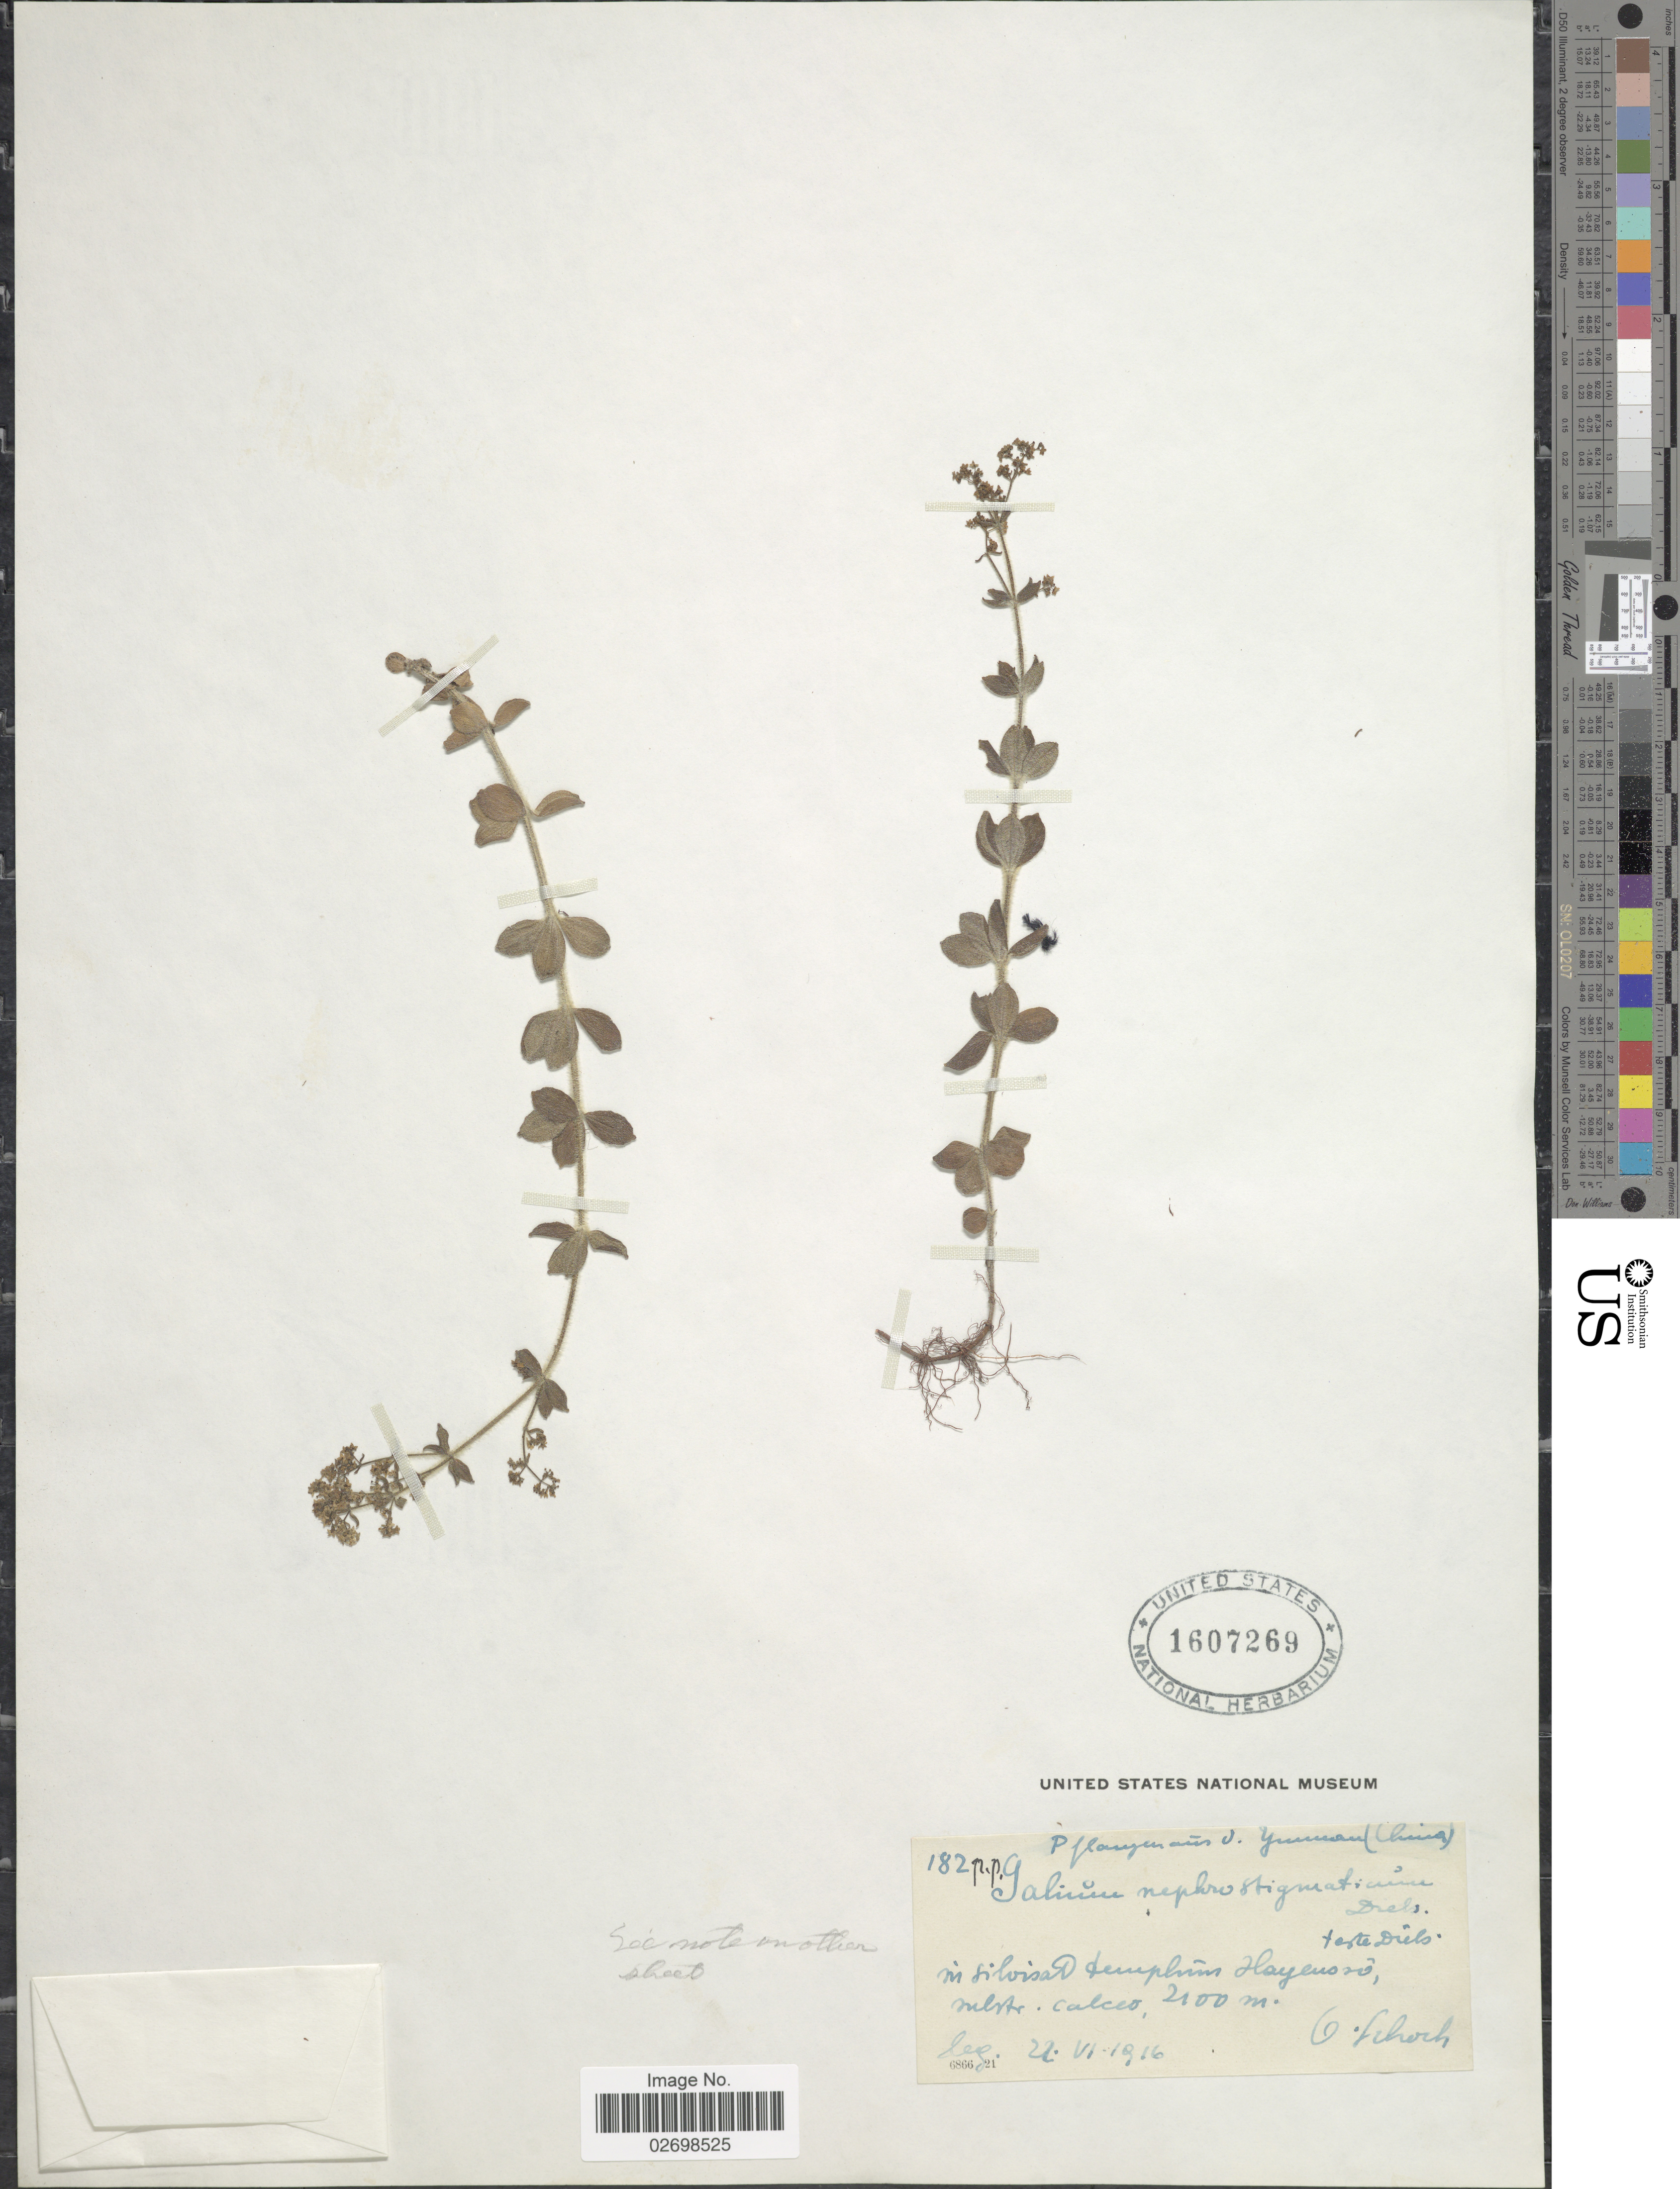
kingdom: Plantae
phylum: Tracheophyta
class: Magnoliopsida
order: Gentianales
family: Rubiaceae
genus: Galium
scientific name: Galium nephrostigmaticum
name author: Diels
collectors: O. Schoch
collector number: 182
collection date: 1916-06-21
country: China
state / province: Yunnan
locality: In silvis terreplain Hayenso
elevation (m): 2100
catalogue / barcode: US 1607269